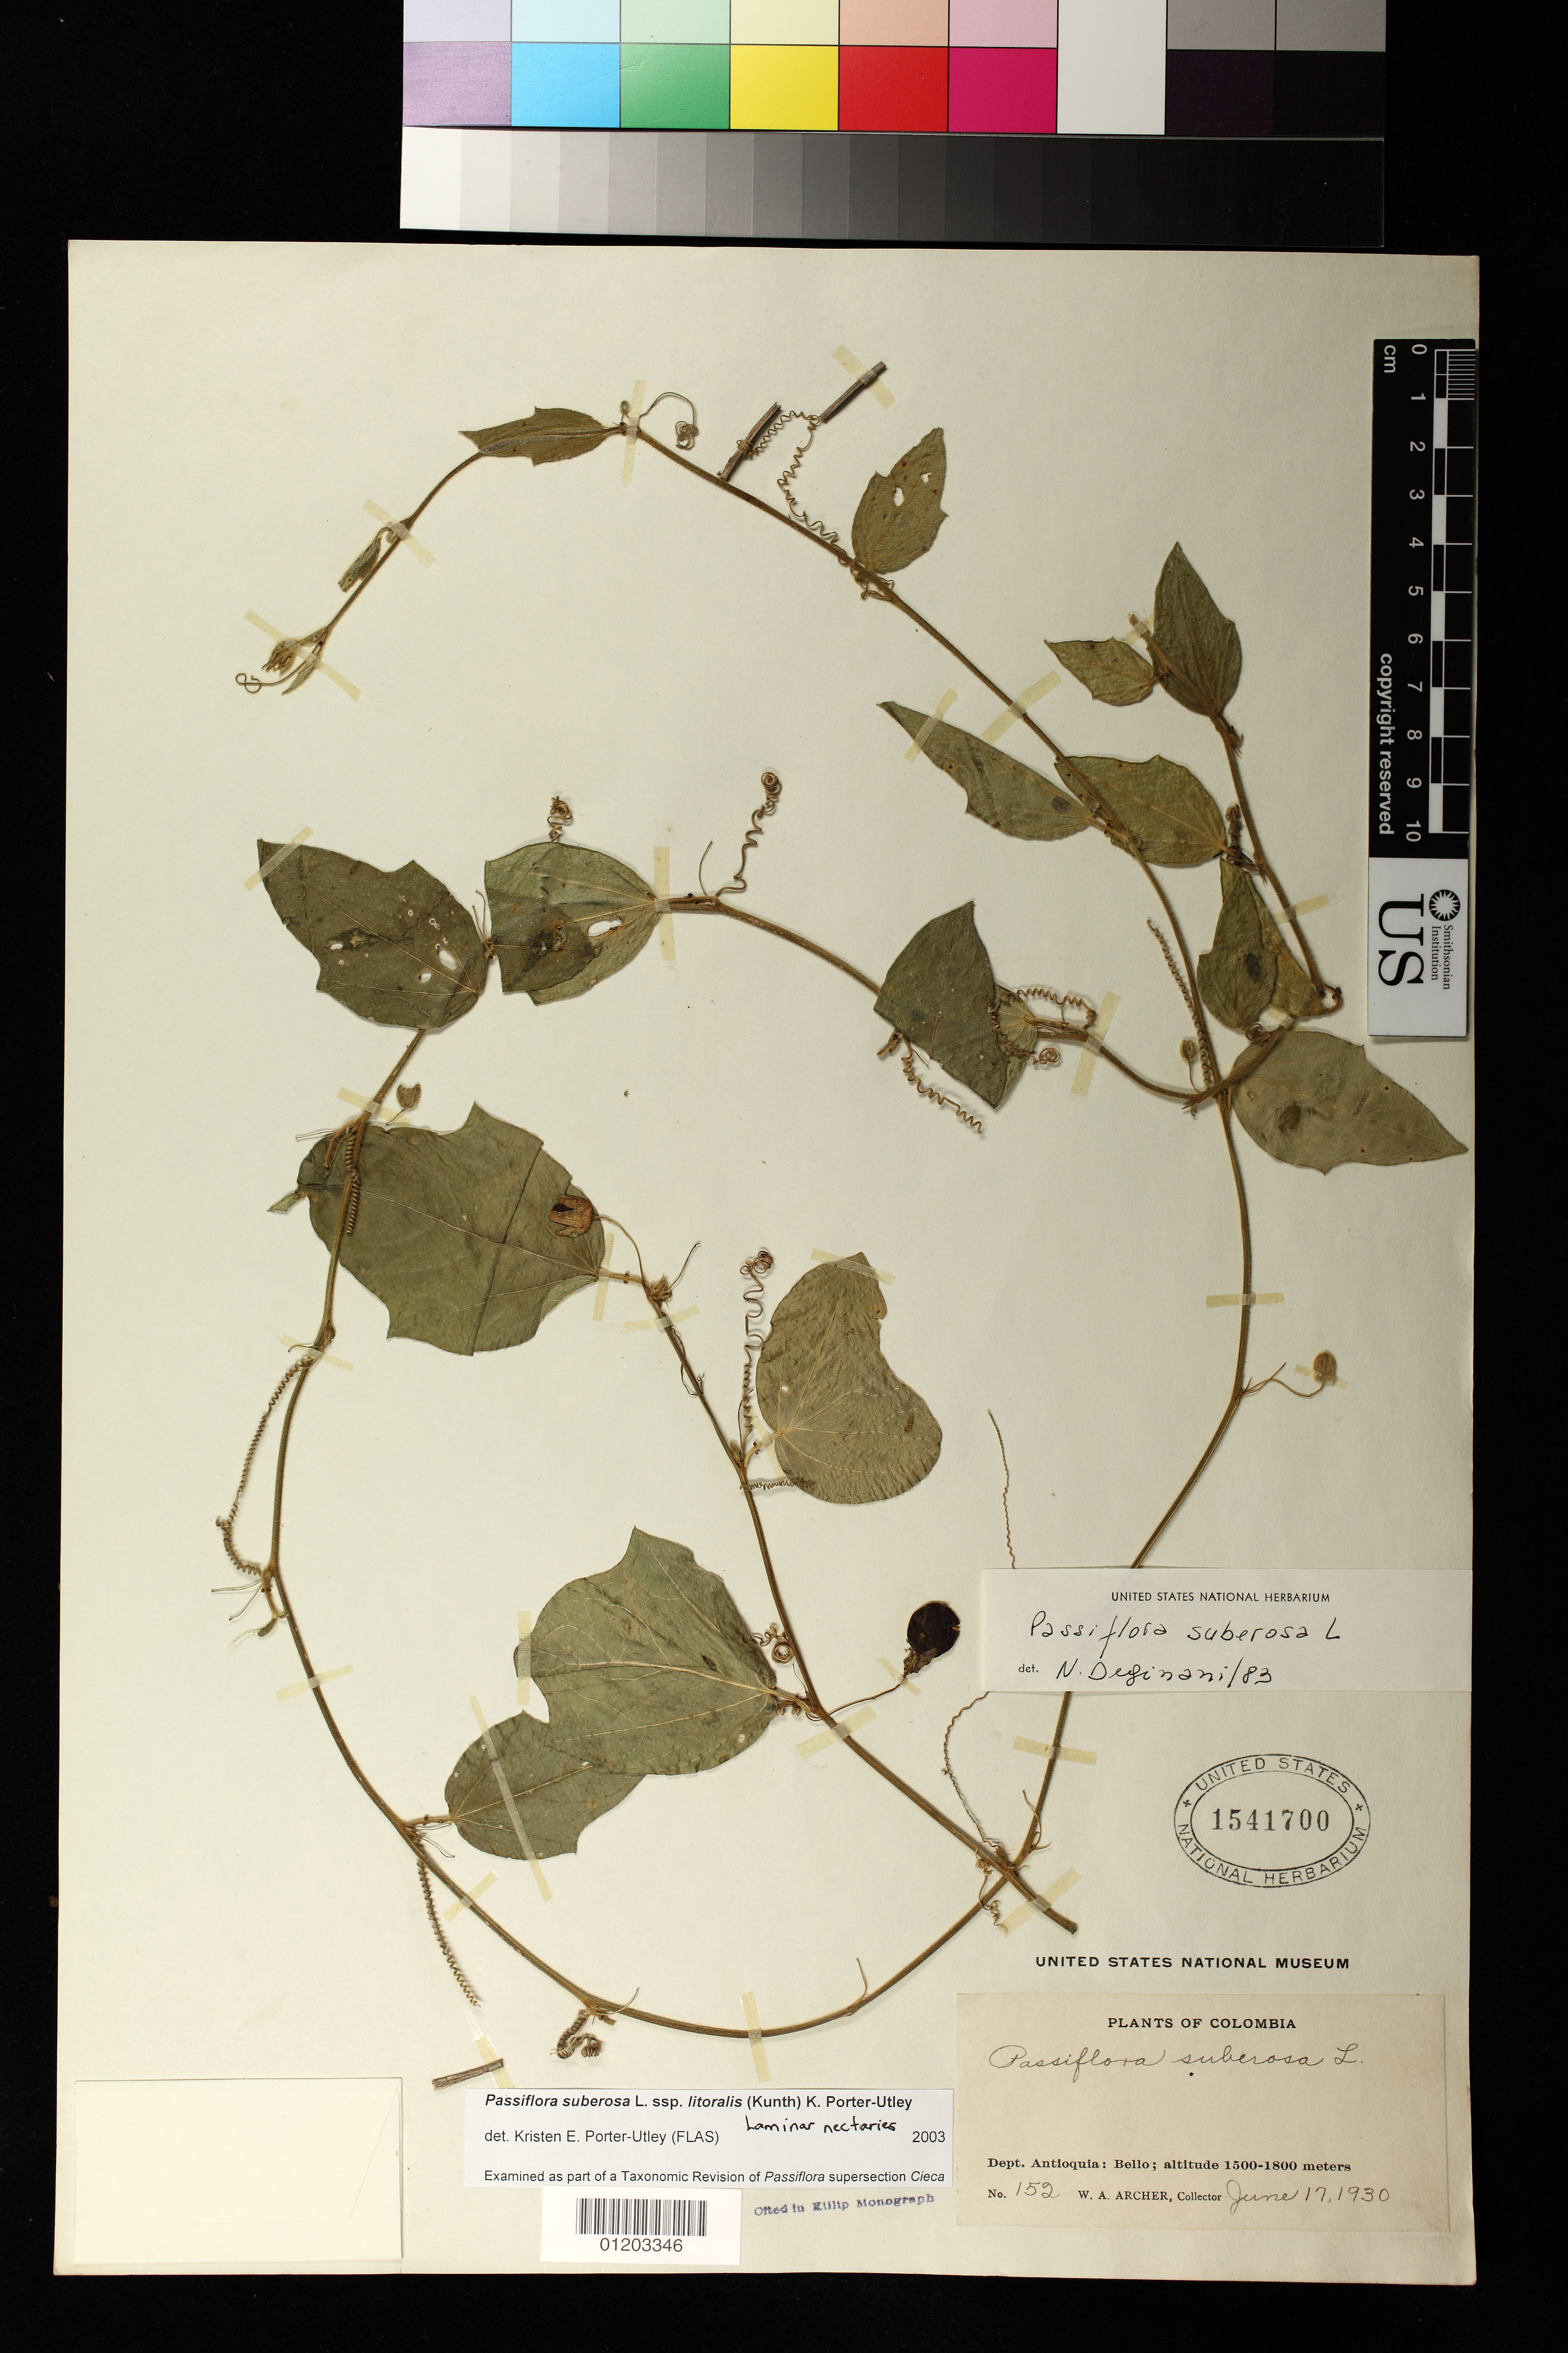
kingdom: Plantae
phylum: Tracheophyta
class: Magnoliopsida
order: Malpighiales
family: Passifloraceae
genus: Passiflora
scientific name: Passiflora suberosa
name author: L.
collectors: W. A. Archer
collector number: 152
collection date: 1930-06-17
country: Colombia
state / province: Antioquia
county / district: Bello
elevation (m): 1500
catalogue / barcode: US 1541700